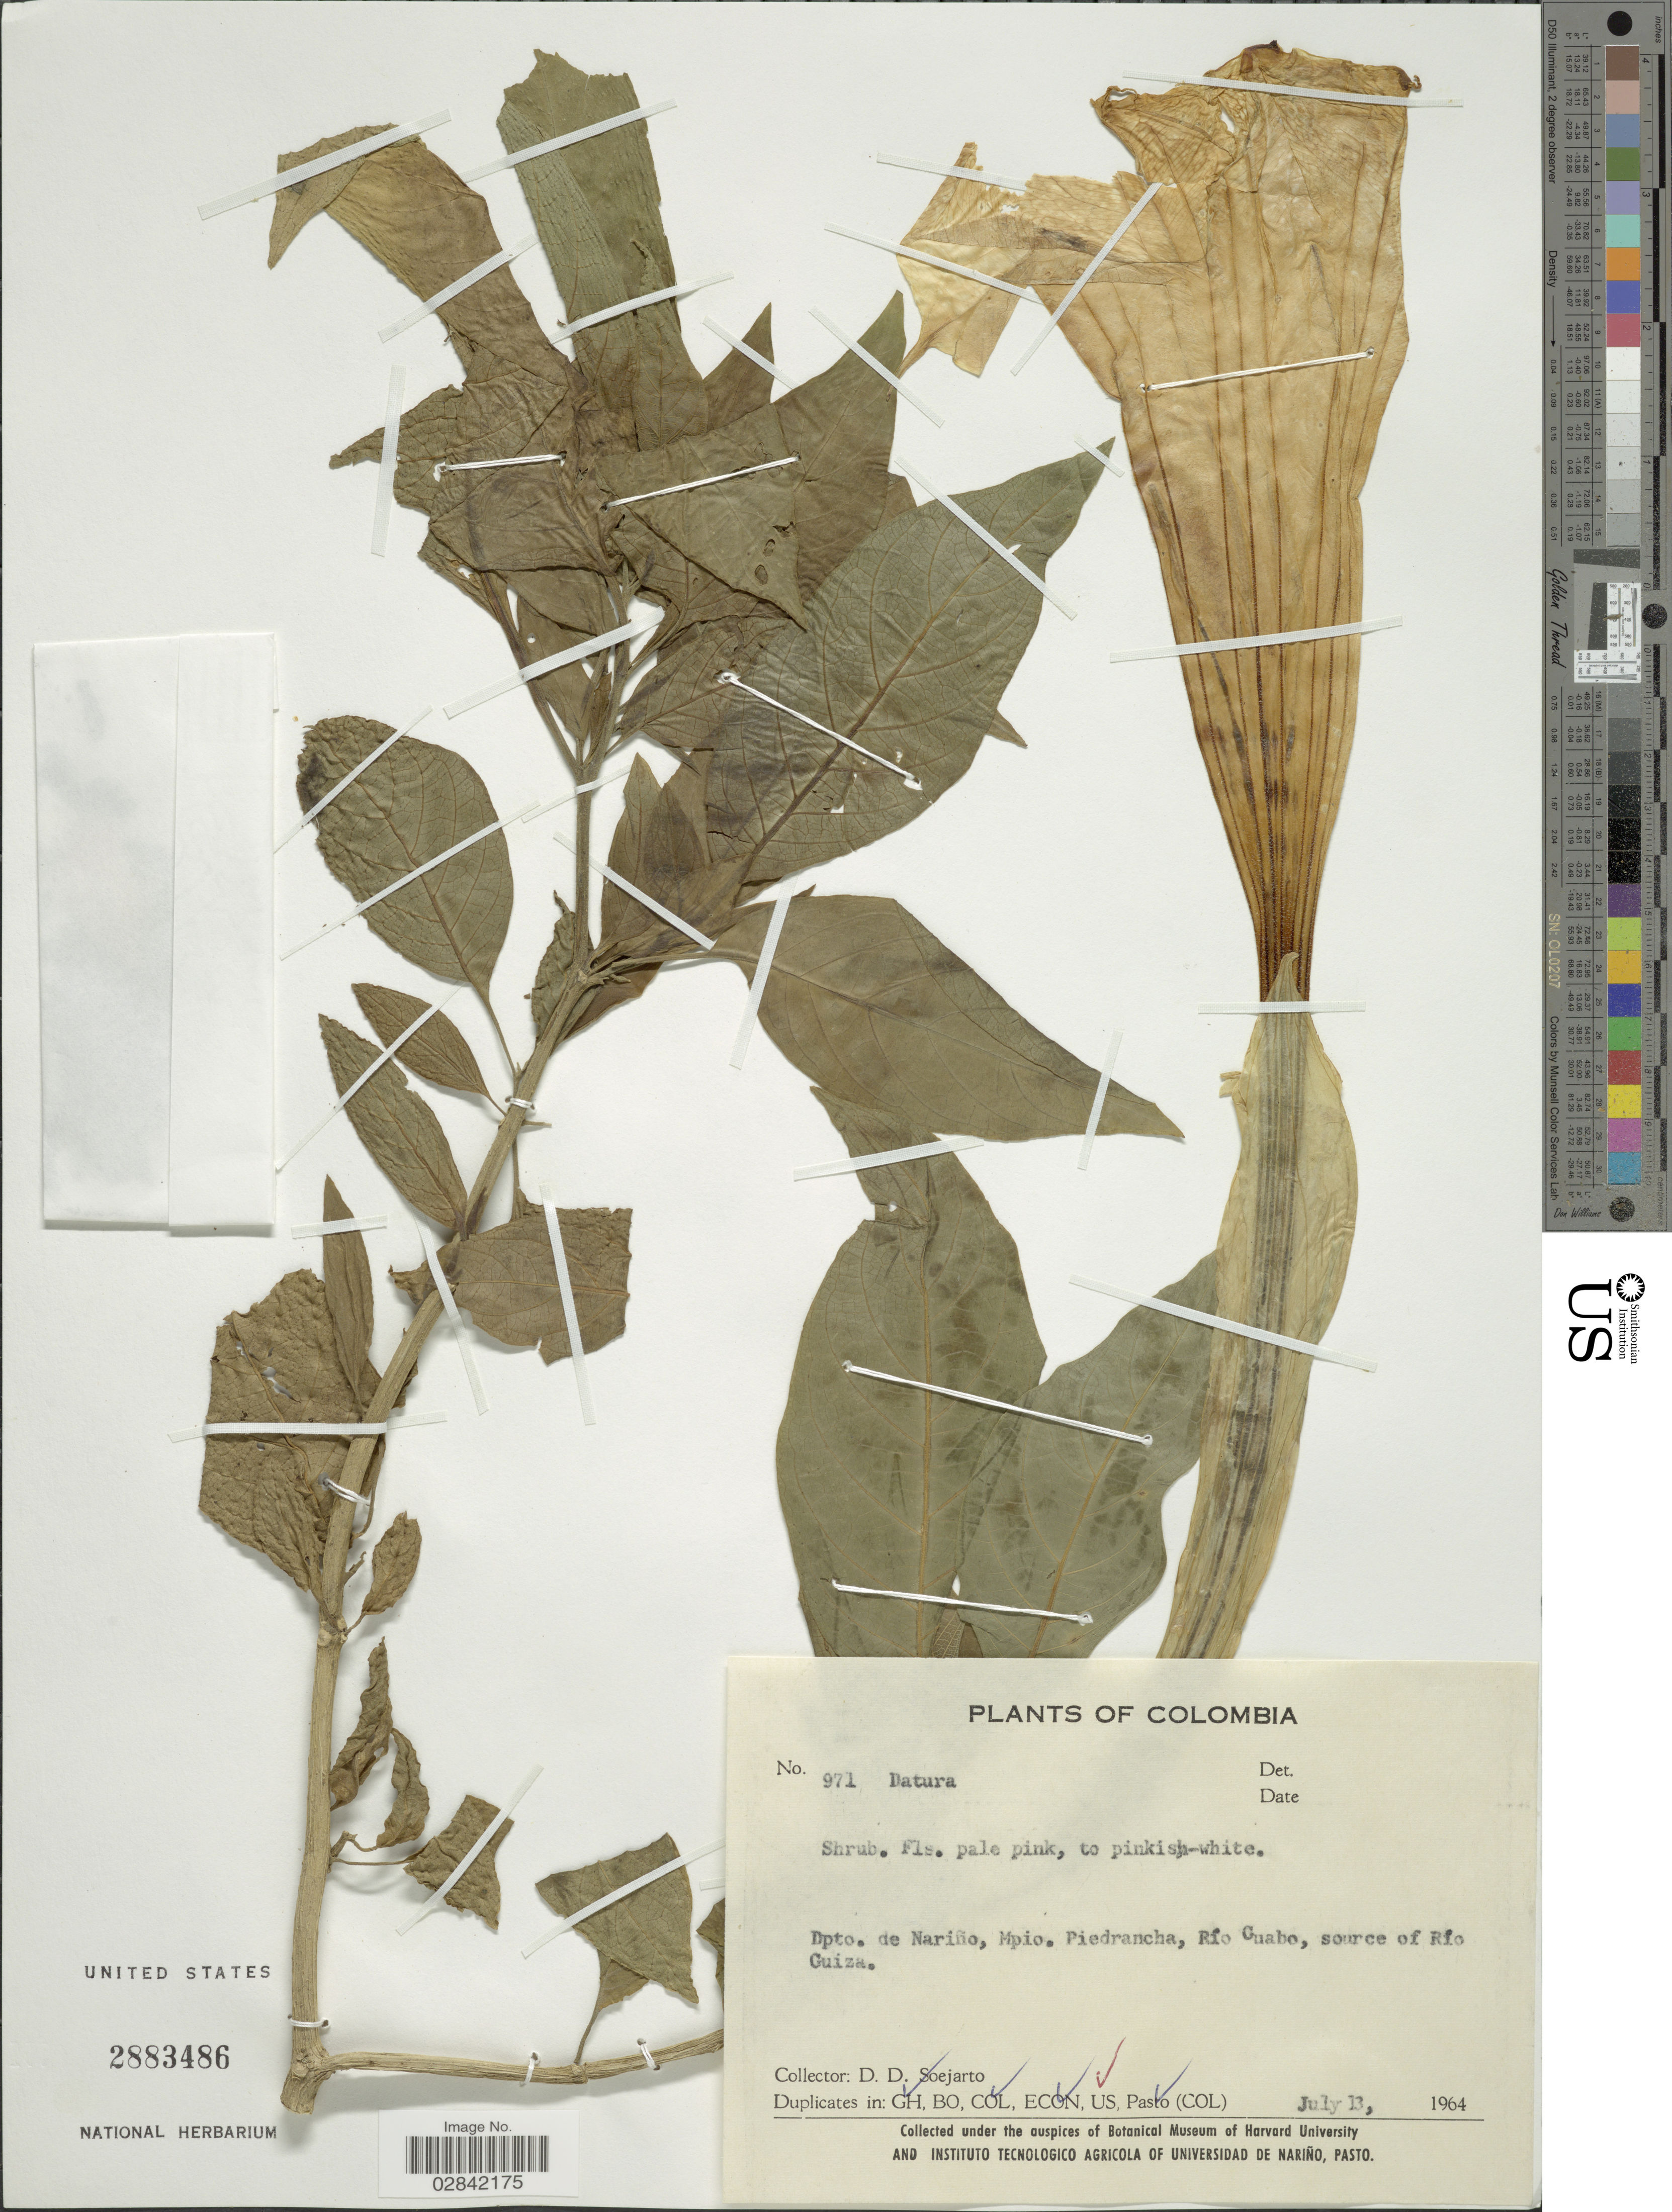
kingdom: Plantae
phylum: Tracheophyta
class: Magnoliopsida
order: Solanales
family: Solanaceae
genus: Brugmansia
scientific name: Brugmansia sp.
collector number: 971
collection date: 1964-07-13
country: Colombia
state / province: Nariño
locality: Dpto. de Nariño, Mpio. Piedrancha, Río Guaba, source of Río Guiza.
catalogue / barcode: US 2883486